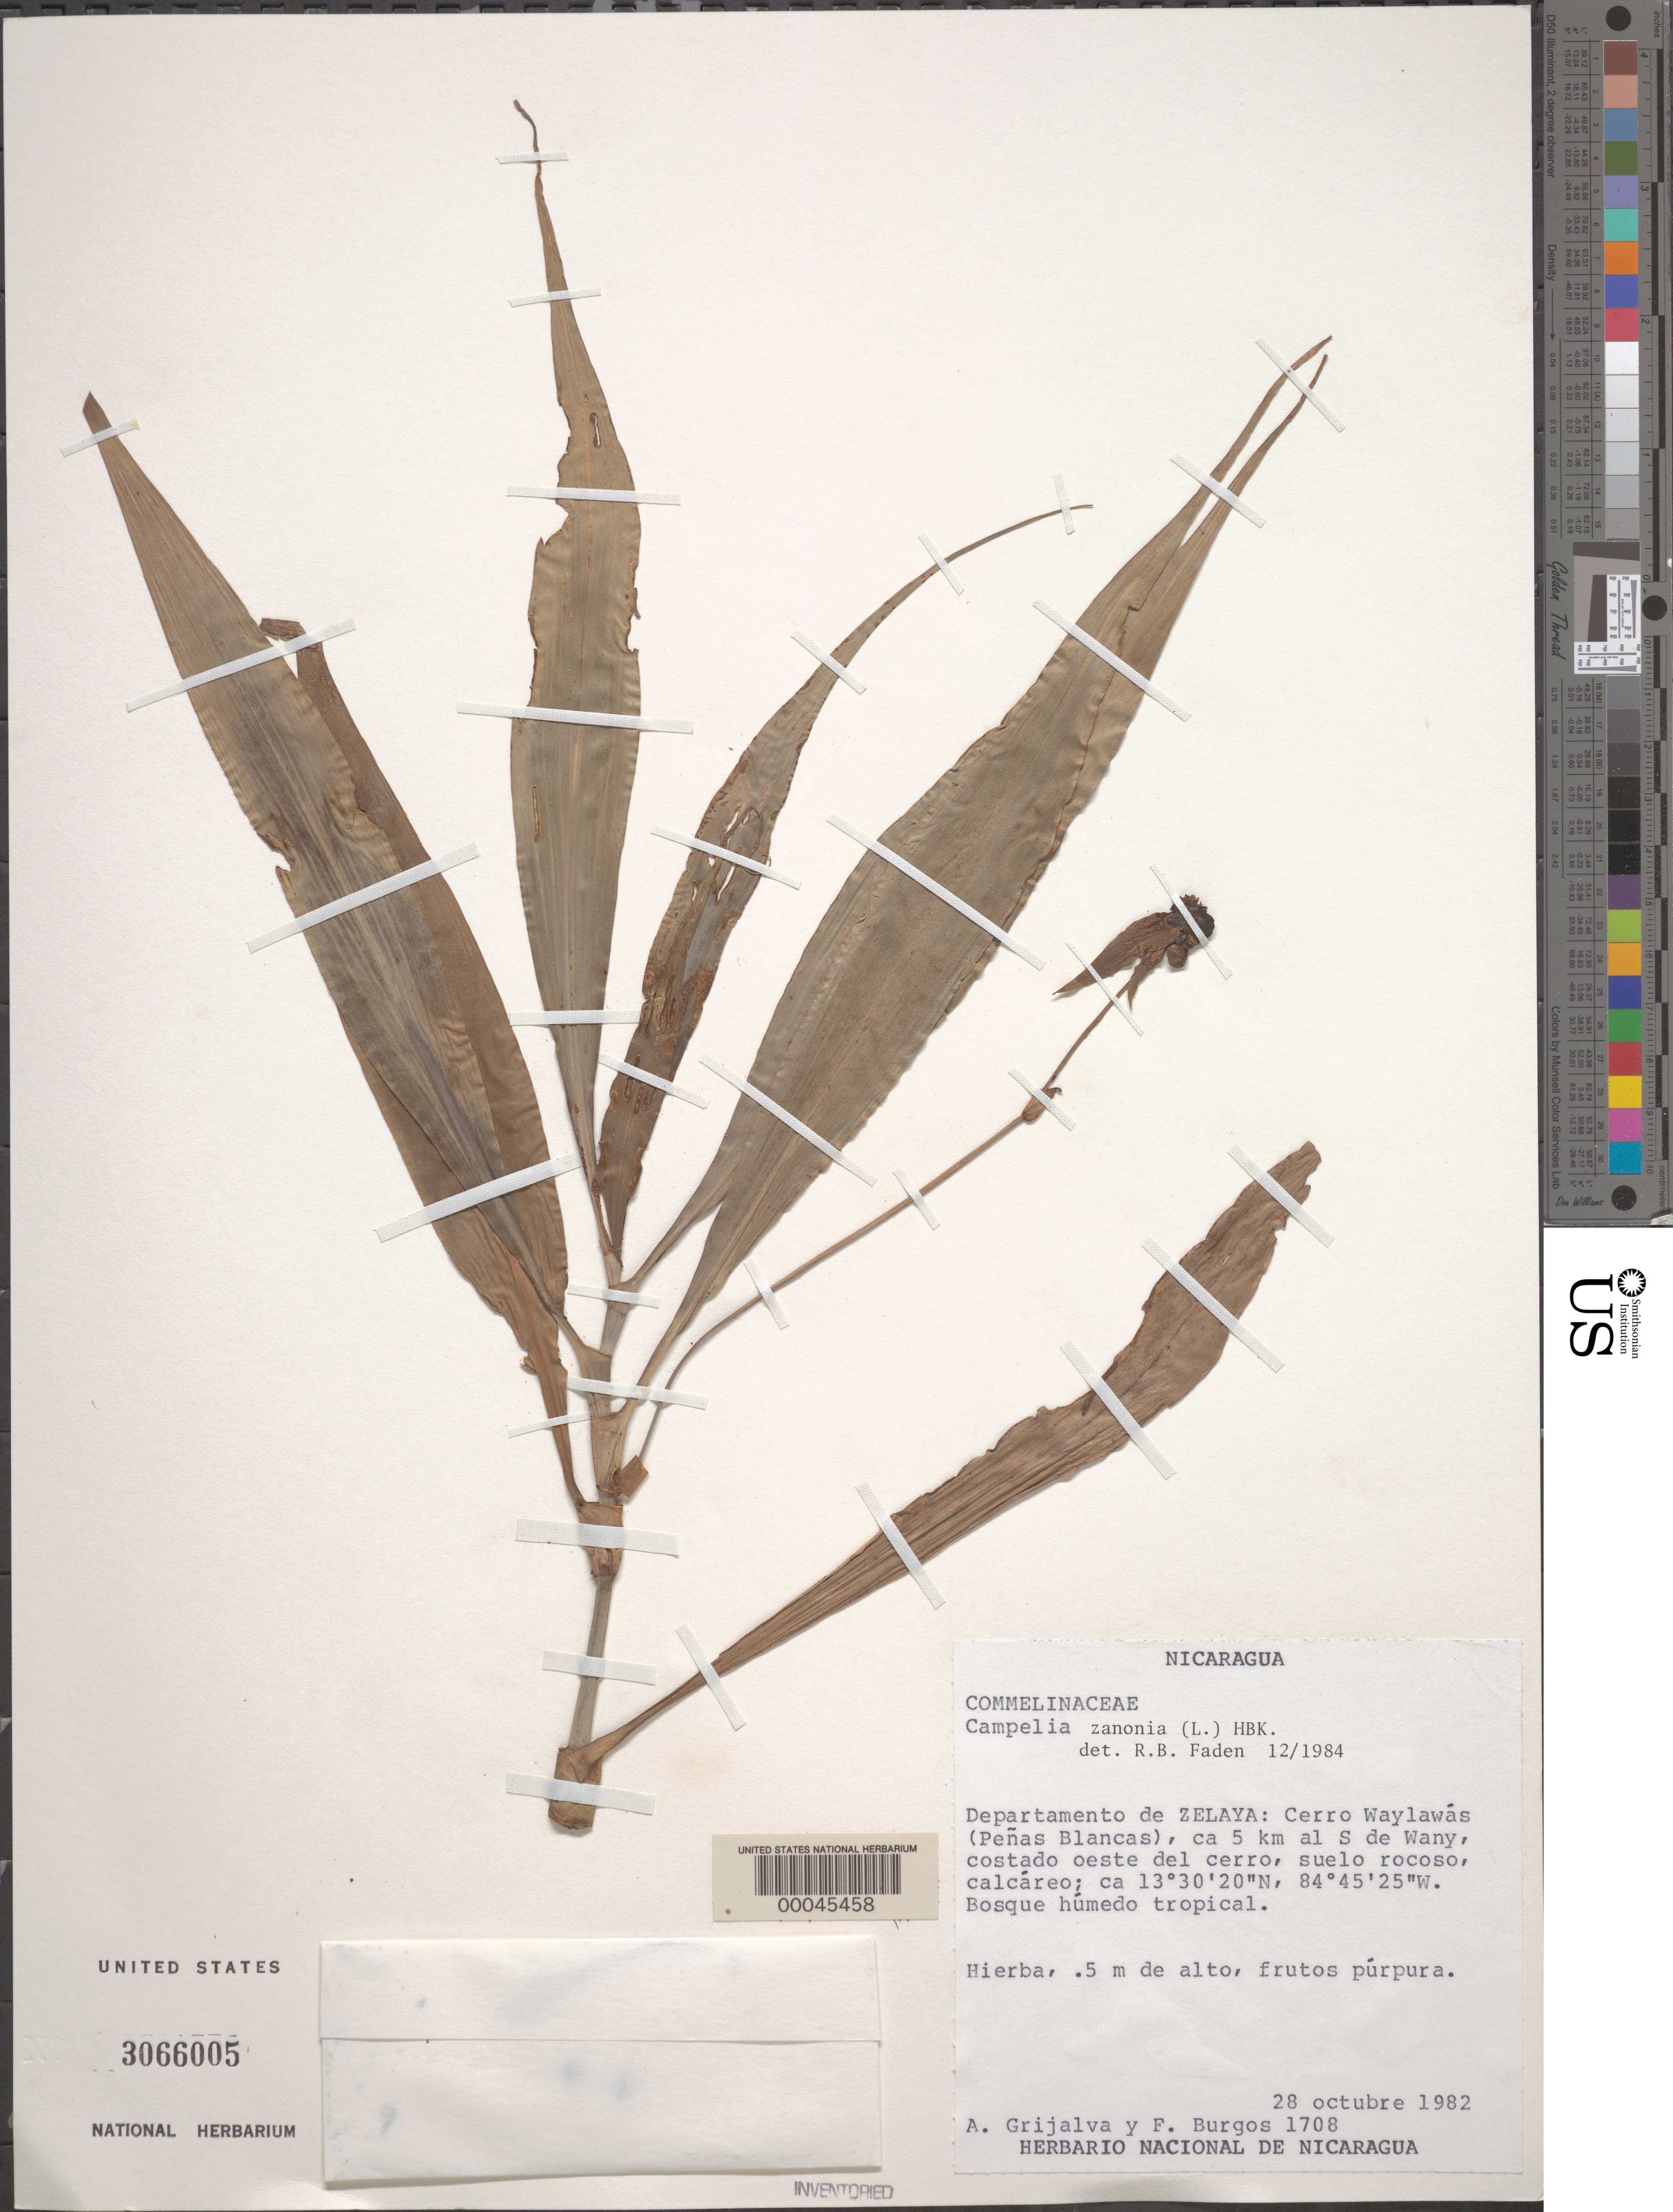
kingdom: Plantae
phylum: Tracheophyta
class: Liliopsida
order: Commelinales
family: Commelinaceae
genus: Commelina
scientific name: Commelina zanonia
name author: L.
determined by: Faden, Robert B., (US), Smithsonian Institution - National Museum of Natural History (UNITED STATES)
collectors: A. Grijalva & F. Burgos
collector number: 1708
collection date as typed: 28 Oct 1982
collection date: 1982-10-28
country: Nicaragua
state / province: Atlántico Norte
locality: Cerro waylawas, s of wany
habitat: Coast, rocky soil; tropical forest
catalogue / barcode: US 3066005